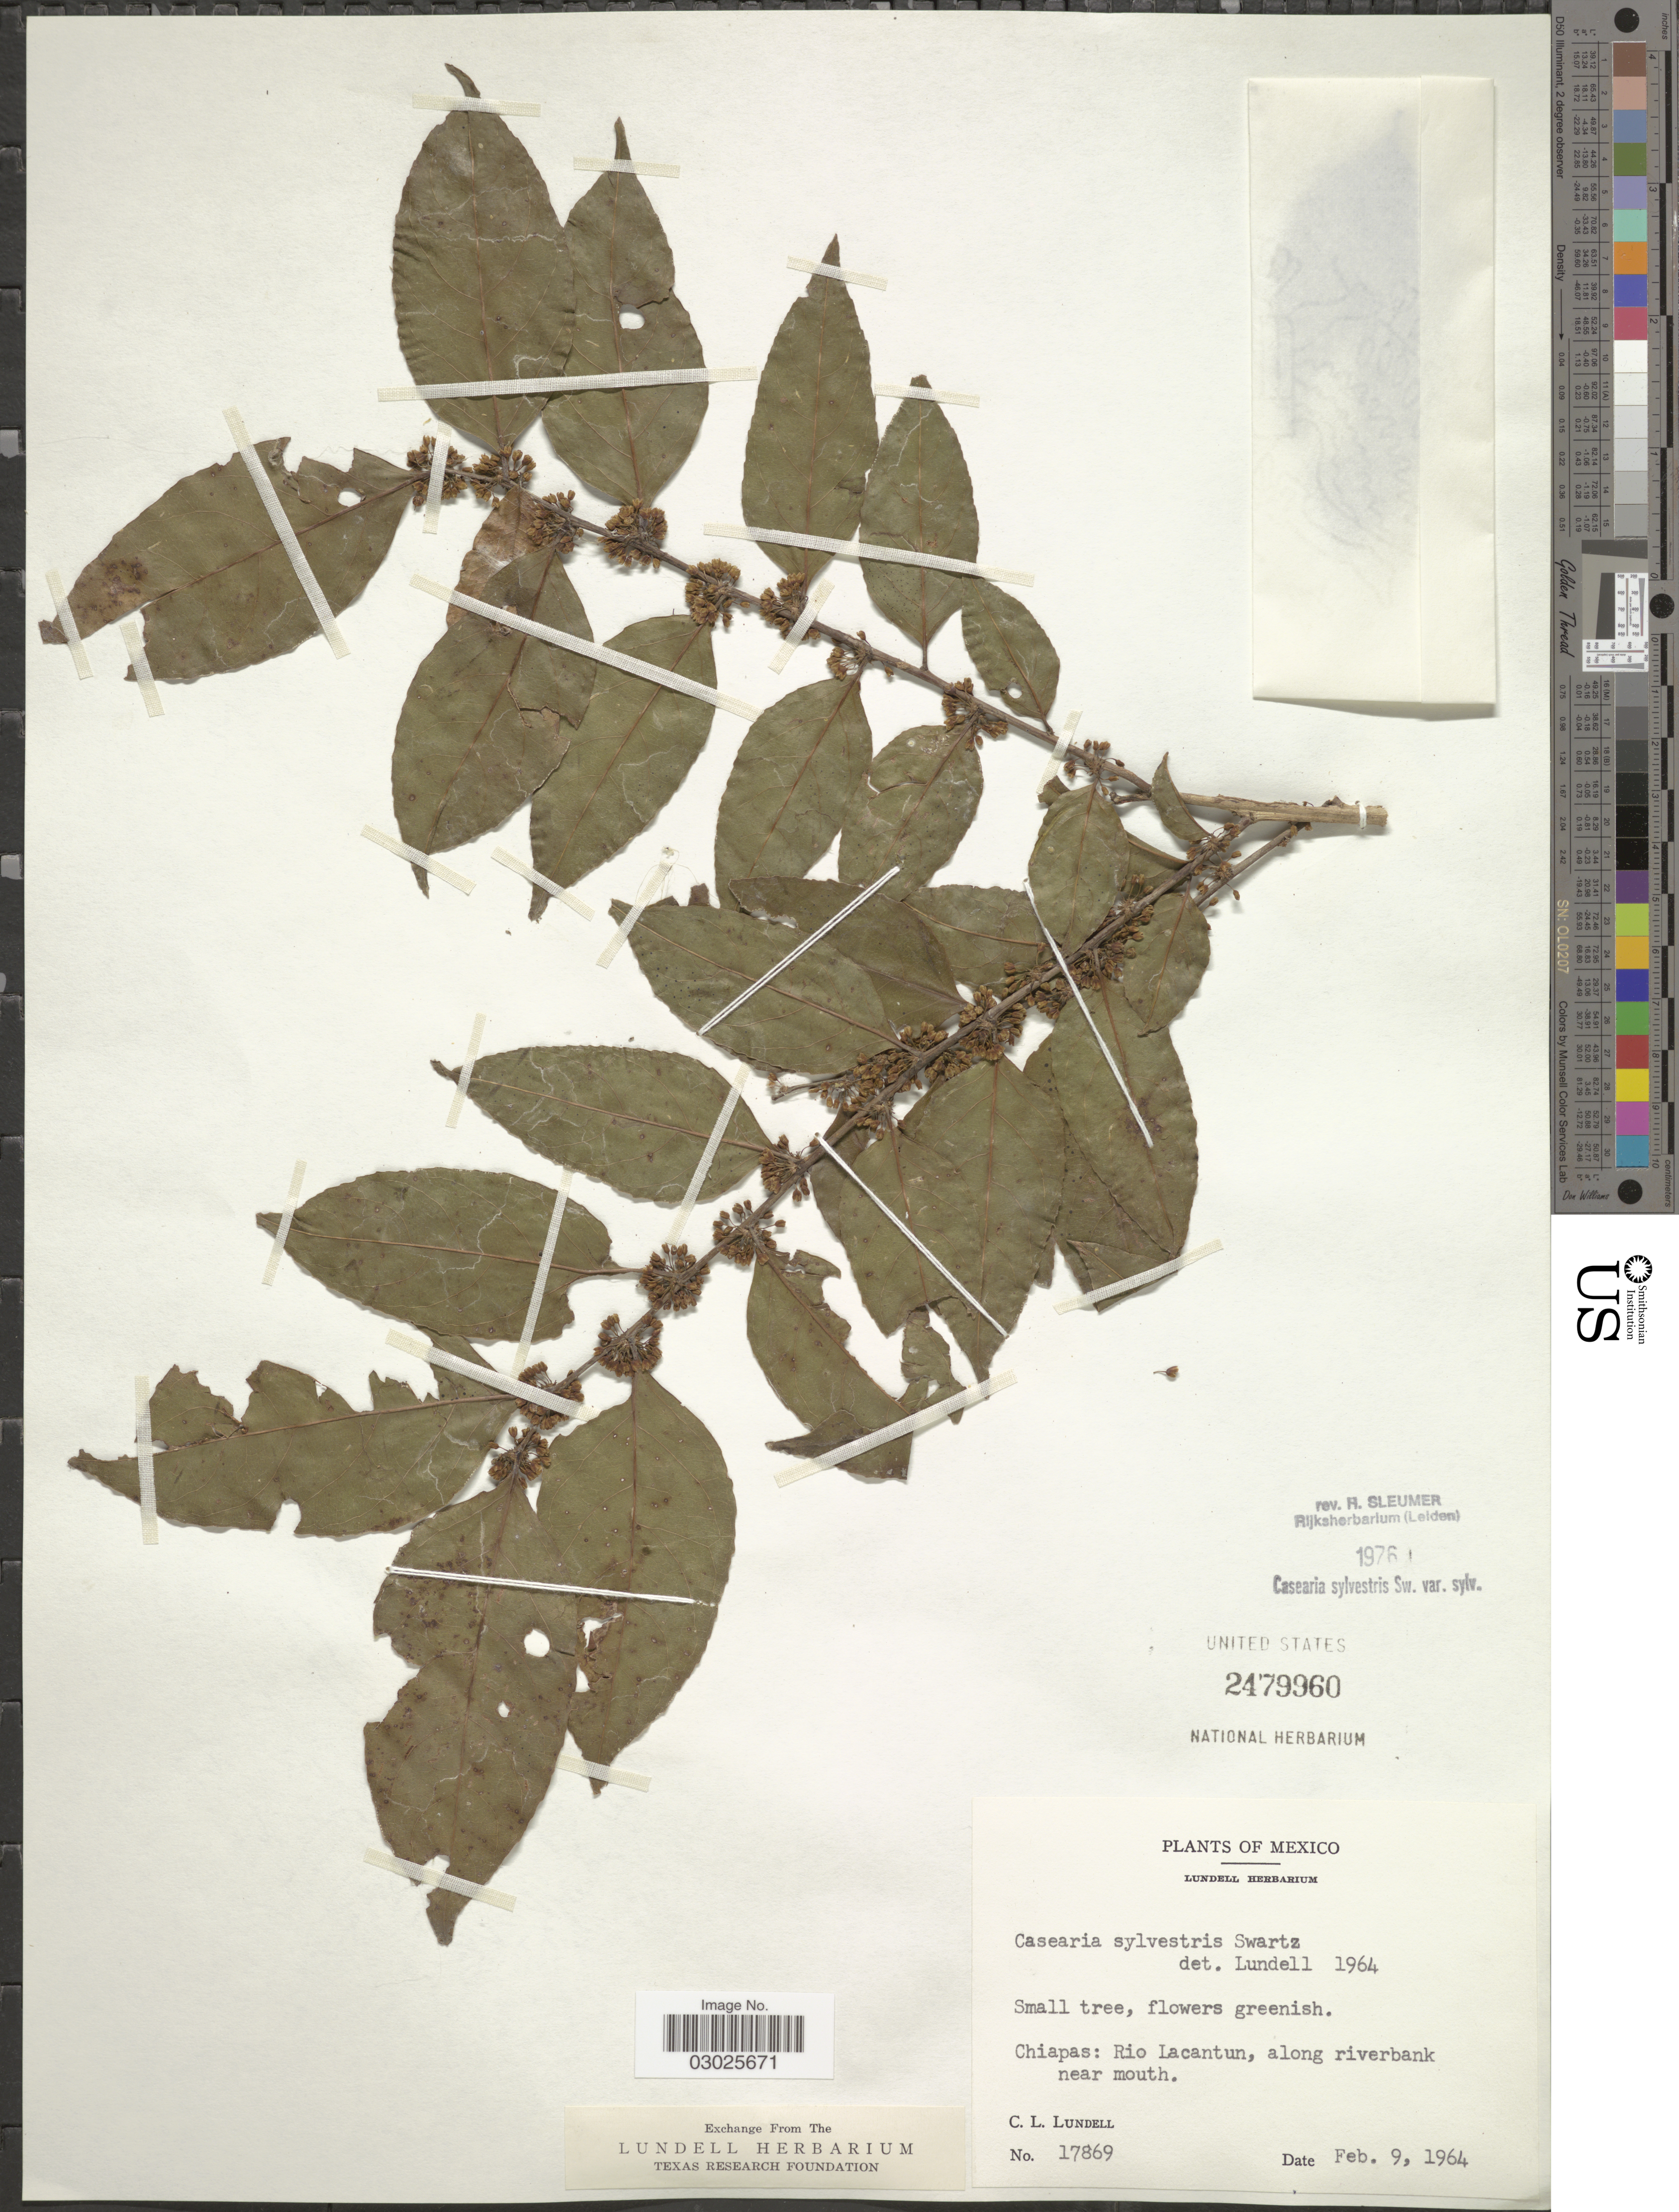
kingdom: Plantae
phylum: Tracheophyta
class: Magnoliopsida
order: Malpighiales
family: Salicaceae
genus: Casearia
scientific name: Casearia sylvestris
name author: Sw.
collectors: C. L. Lundell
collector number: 17869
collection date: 1964-02-09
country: Mexico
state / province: Chiapas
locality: Rio Lacantun, along riverbank near mouth.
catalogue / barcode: US 2479960